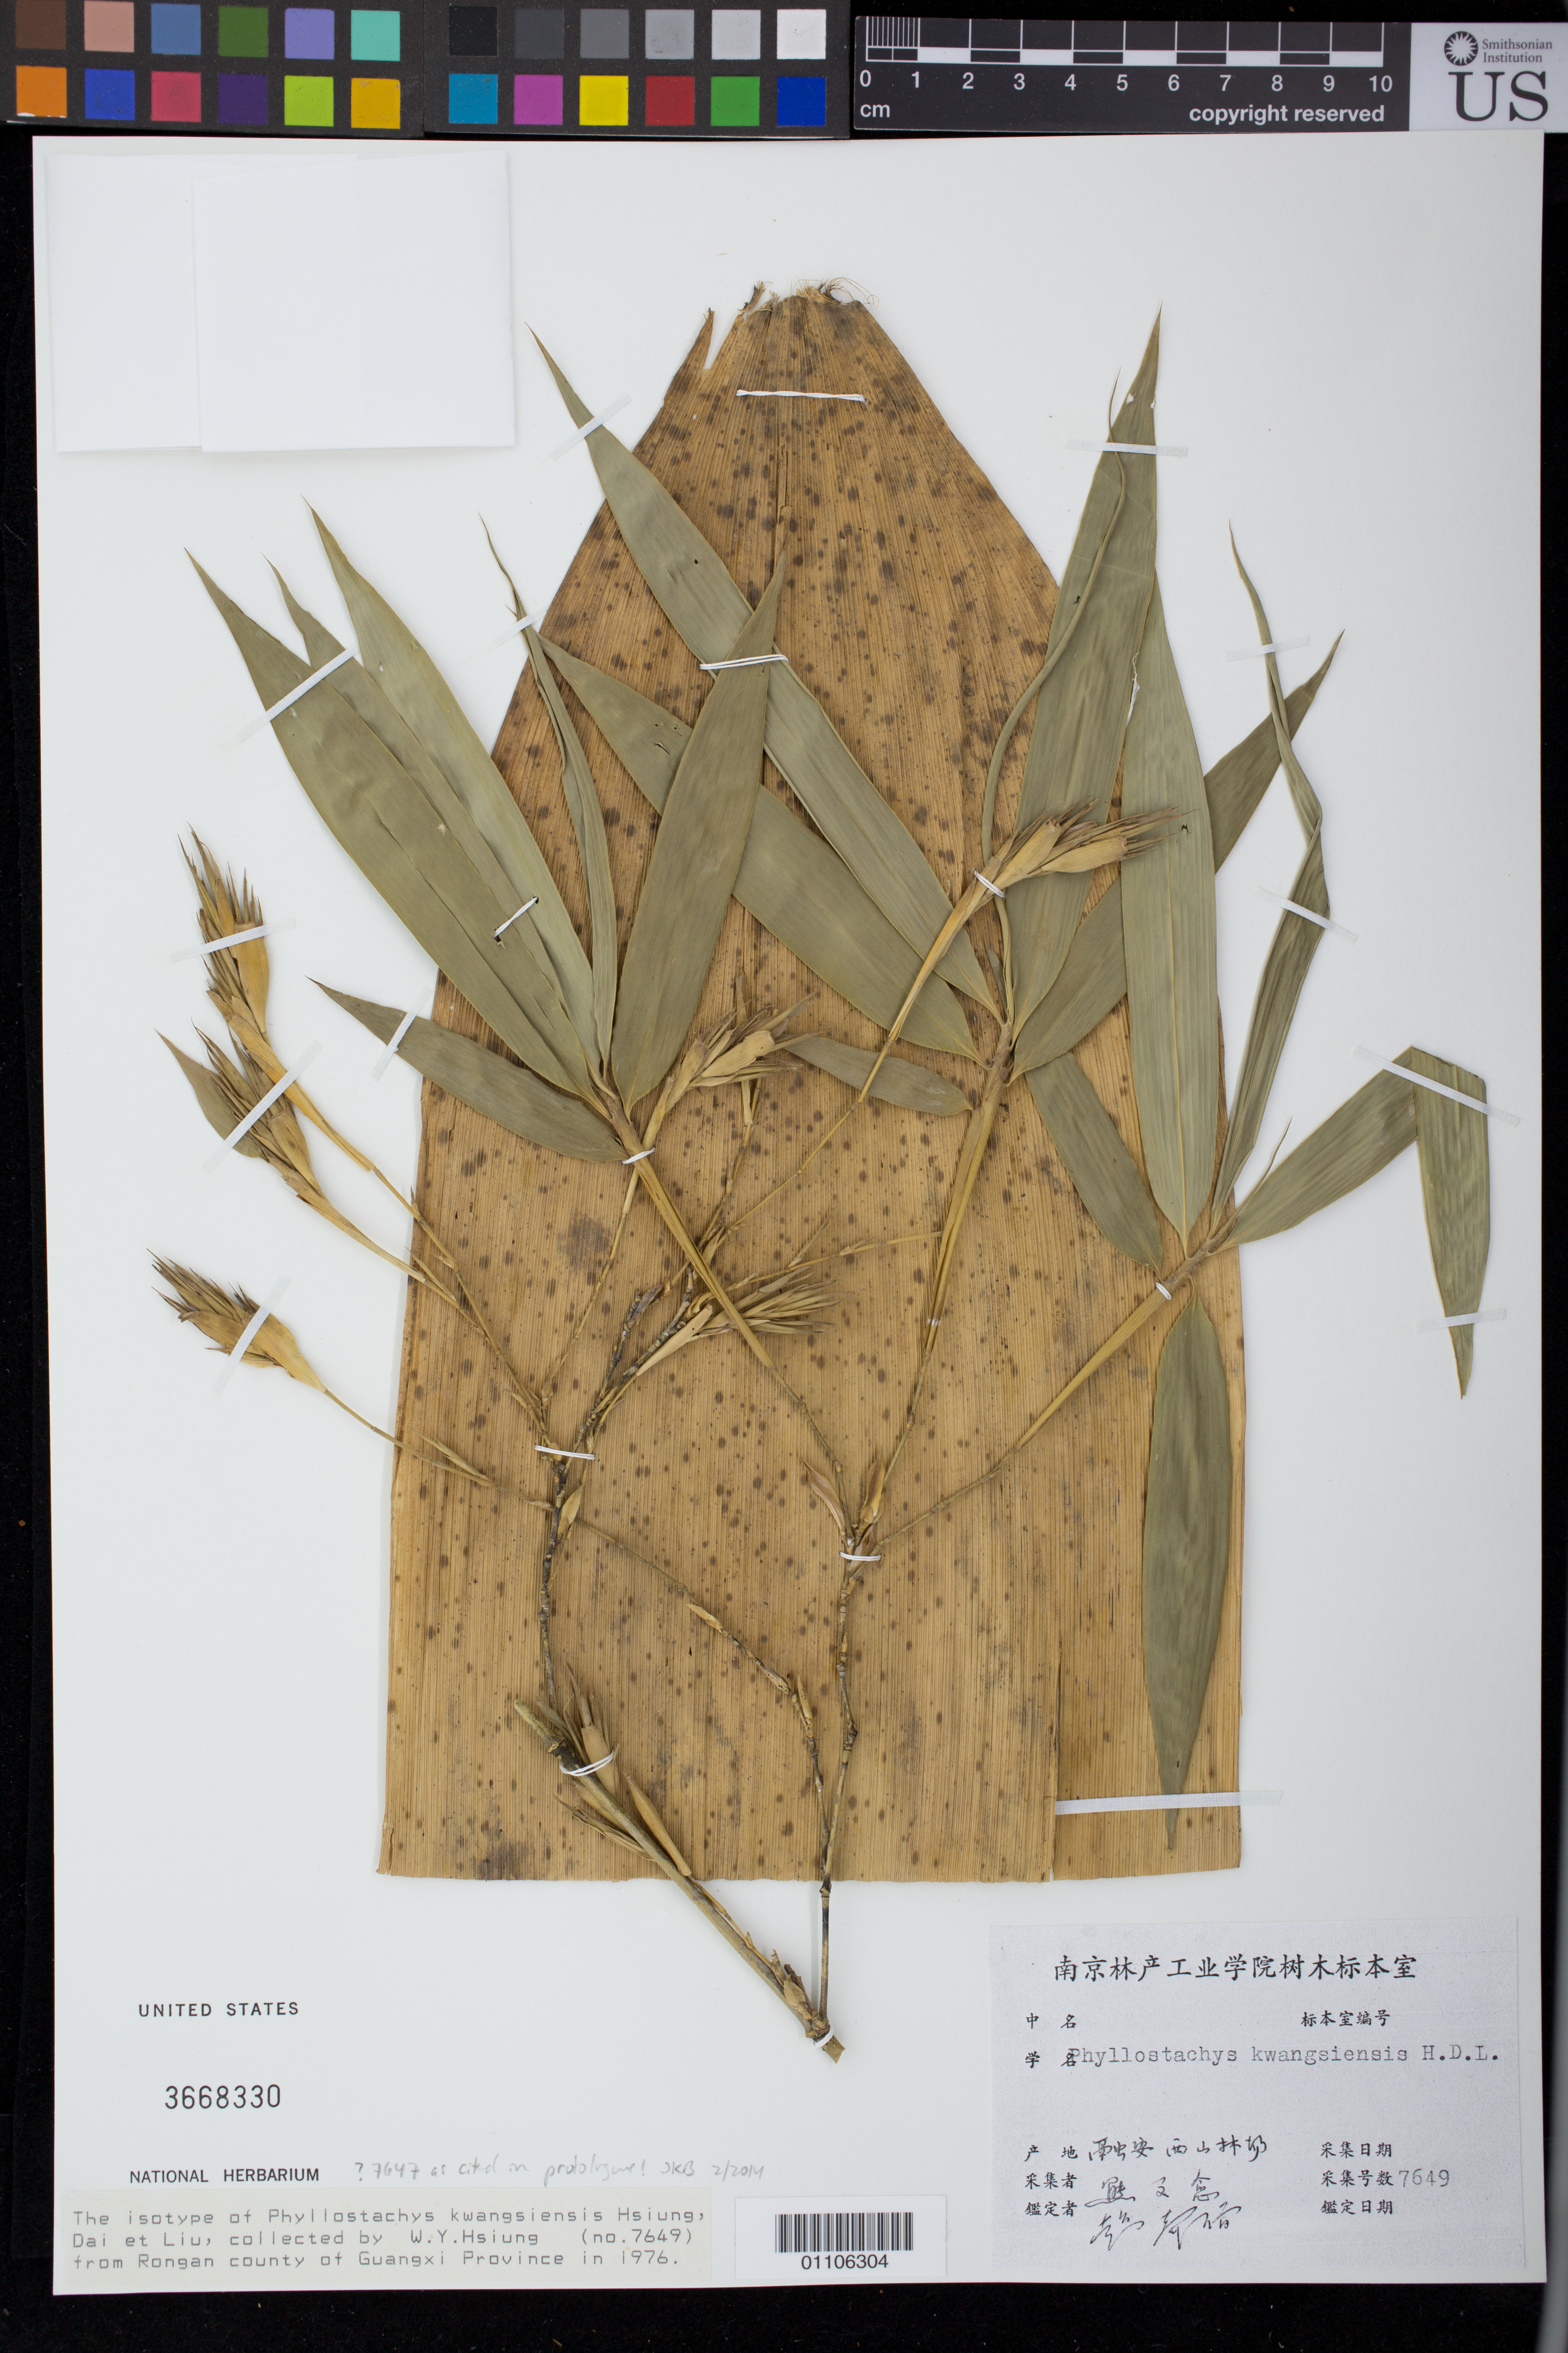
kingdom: Plantae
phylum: Tracheophyta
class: Liliopsida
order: Poales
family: Poaceae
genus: Phyllostachys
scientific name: Phyllostachys kwangsiensis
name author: W.Y. Hsiung et al.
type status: Isotype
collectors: W. Y. Hsiung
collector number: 7649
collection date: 1976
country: China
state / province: Guangxi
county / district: Rongan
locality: Rongan County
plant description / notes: Specimen is numbered 7649, received annotated as "isotype" but protologue (mis?) cites type collection as 7647.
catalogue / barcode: US 3668330